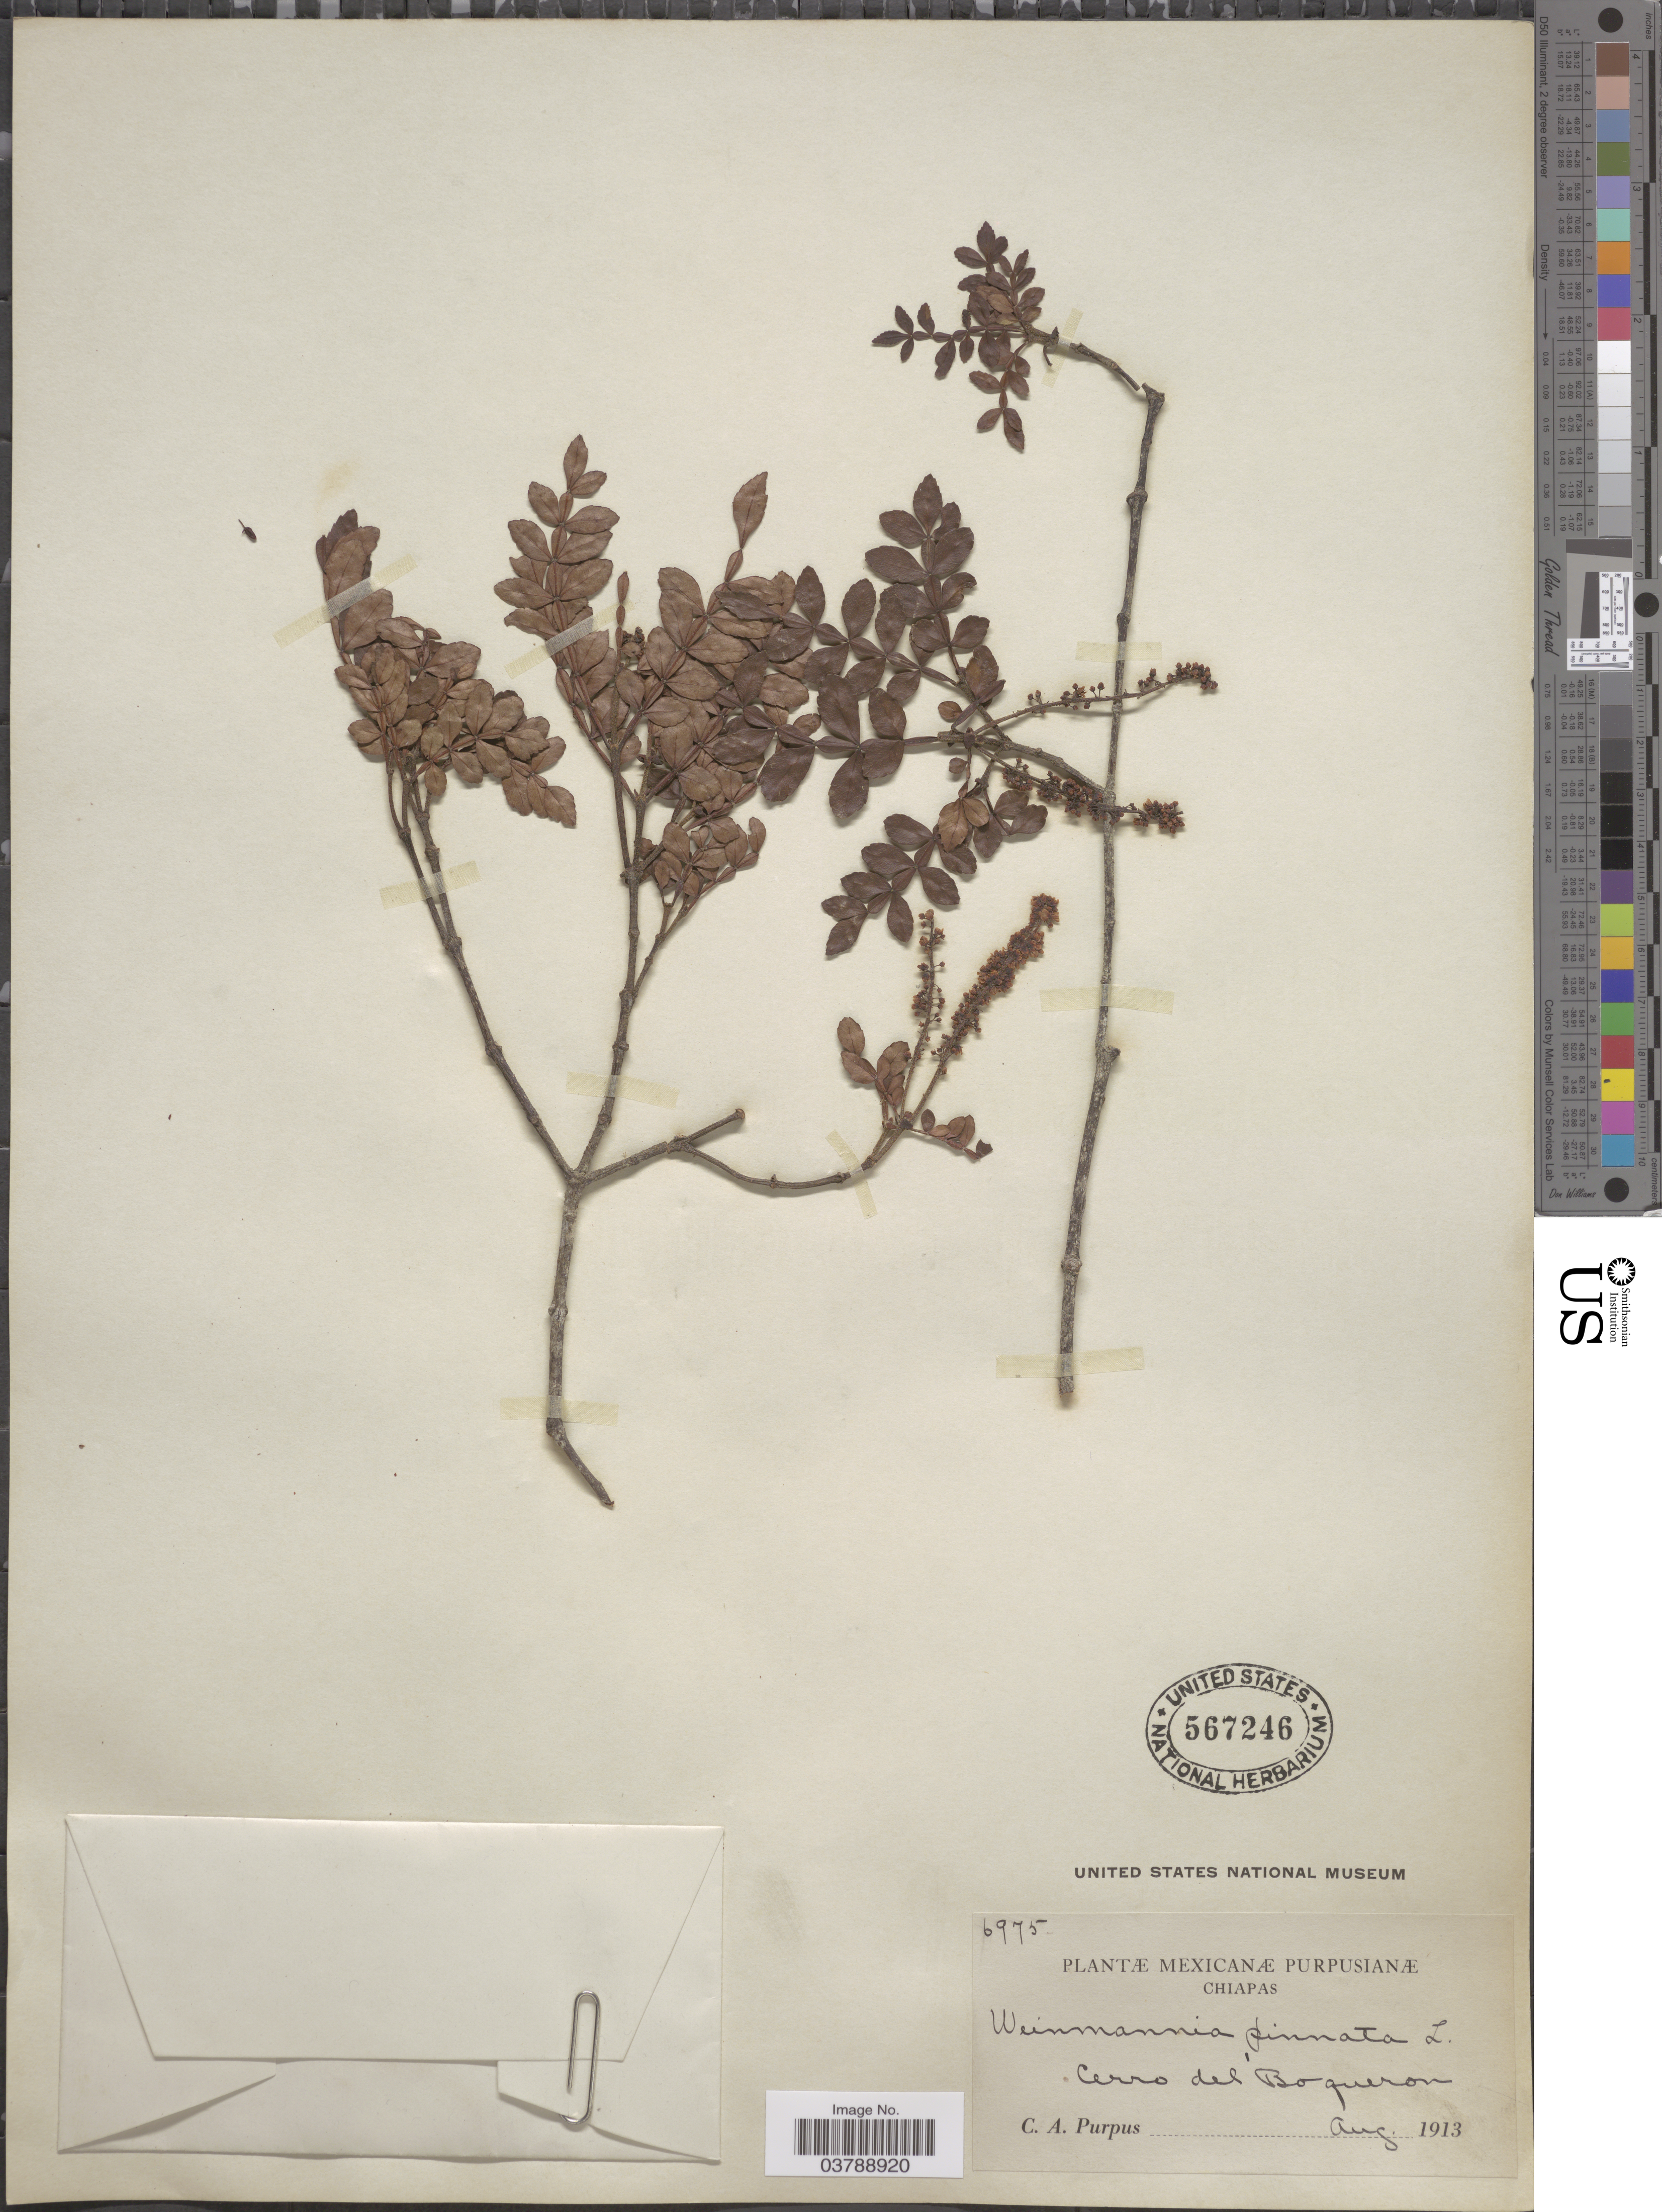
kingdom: Plantae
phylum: Tracheophyta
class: Magnoliopsida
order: Oxalidales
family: Cunoniaceae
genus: Weinmannia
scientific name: Weinmannia pinnata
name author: L.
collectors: C. A. Purpus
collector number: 6975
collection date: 1913-08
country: Mexico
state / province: Chiapas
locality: Cerro del Boqueron.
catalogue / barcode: US 567246